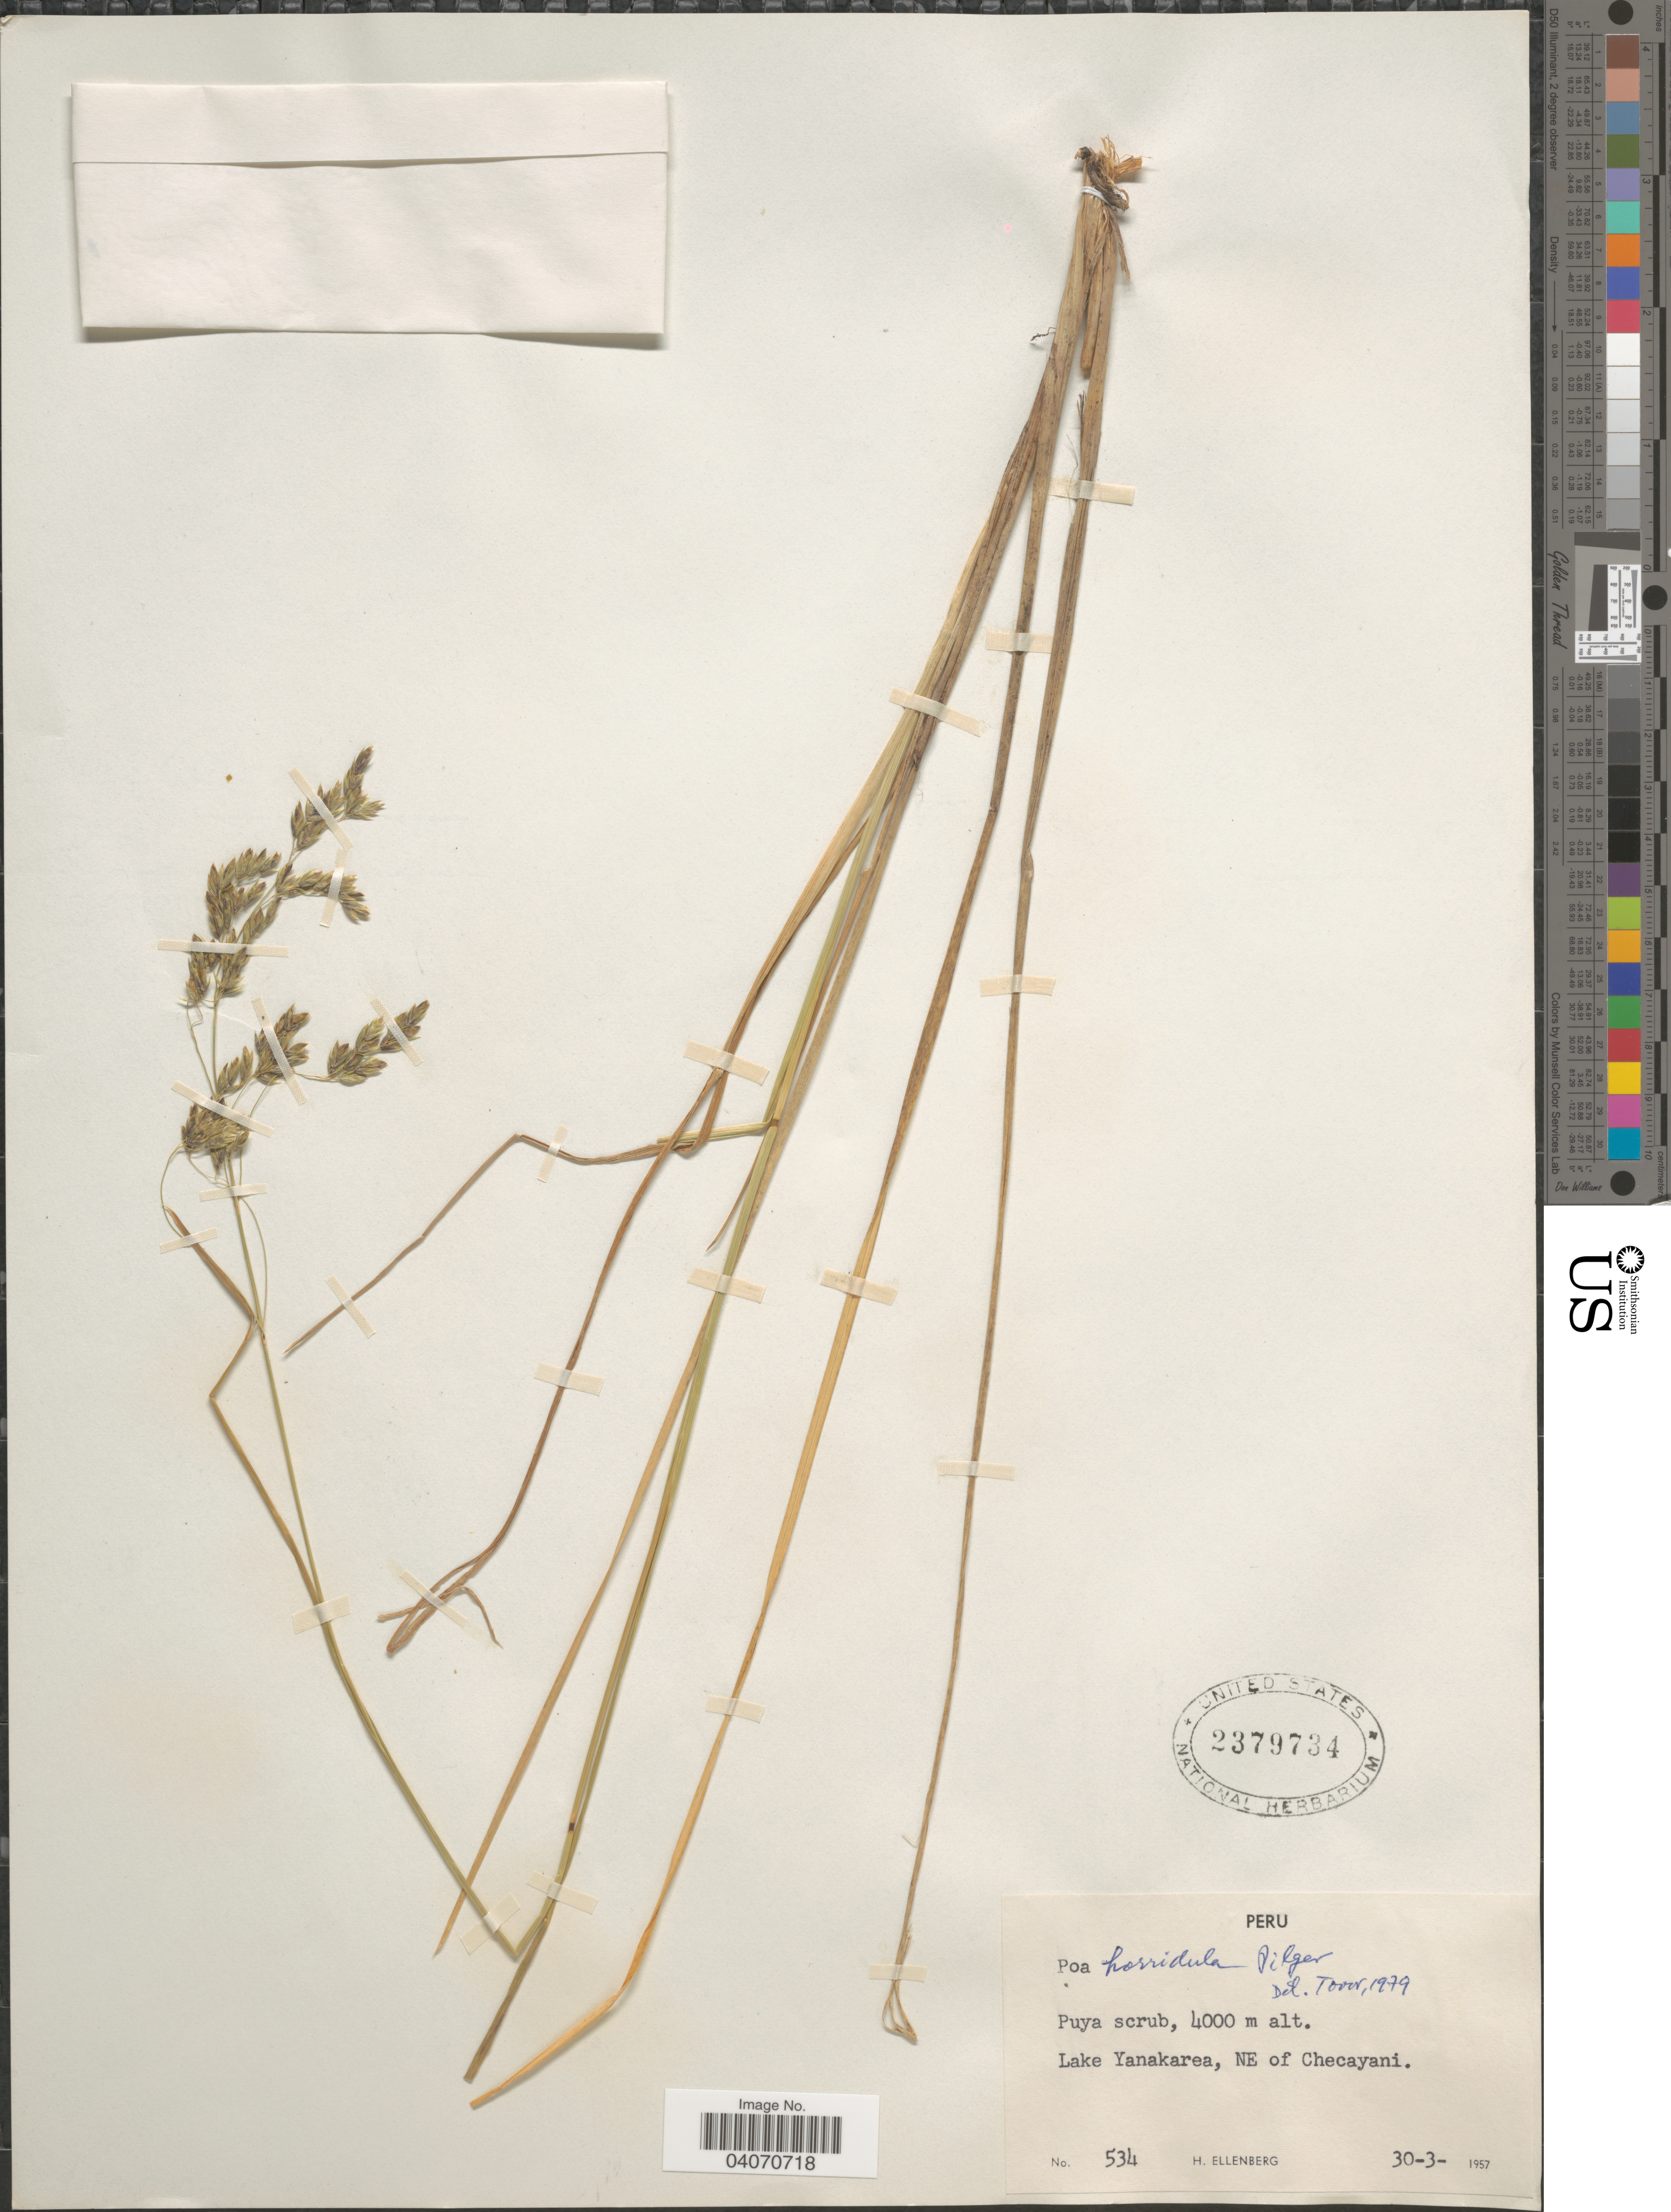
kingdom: Plantae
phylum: Tracheophyta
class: Liliopsida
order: Poales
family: Poaceae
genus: Poa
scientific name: Poa horridula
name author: Pilg.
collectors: H. Ellenberg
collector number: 534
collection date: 1957-03-30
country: Peru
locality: Lake Yanakarea, NE of Checayani.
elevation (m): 4000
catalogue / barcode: US 2379734